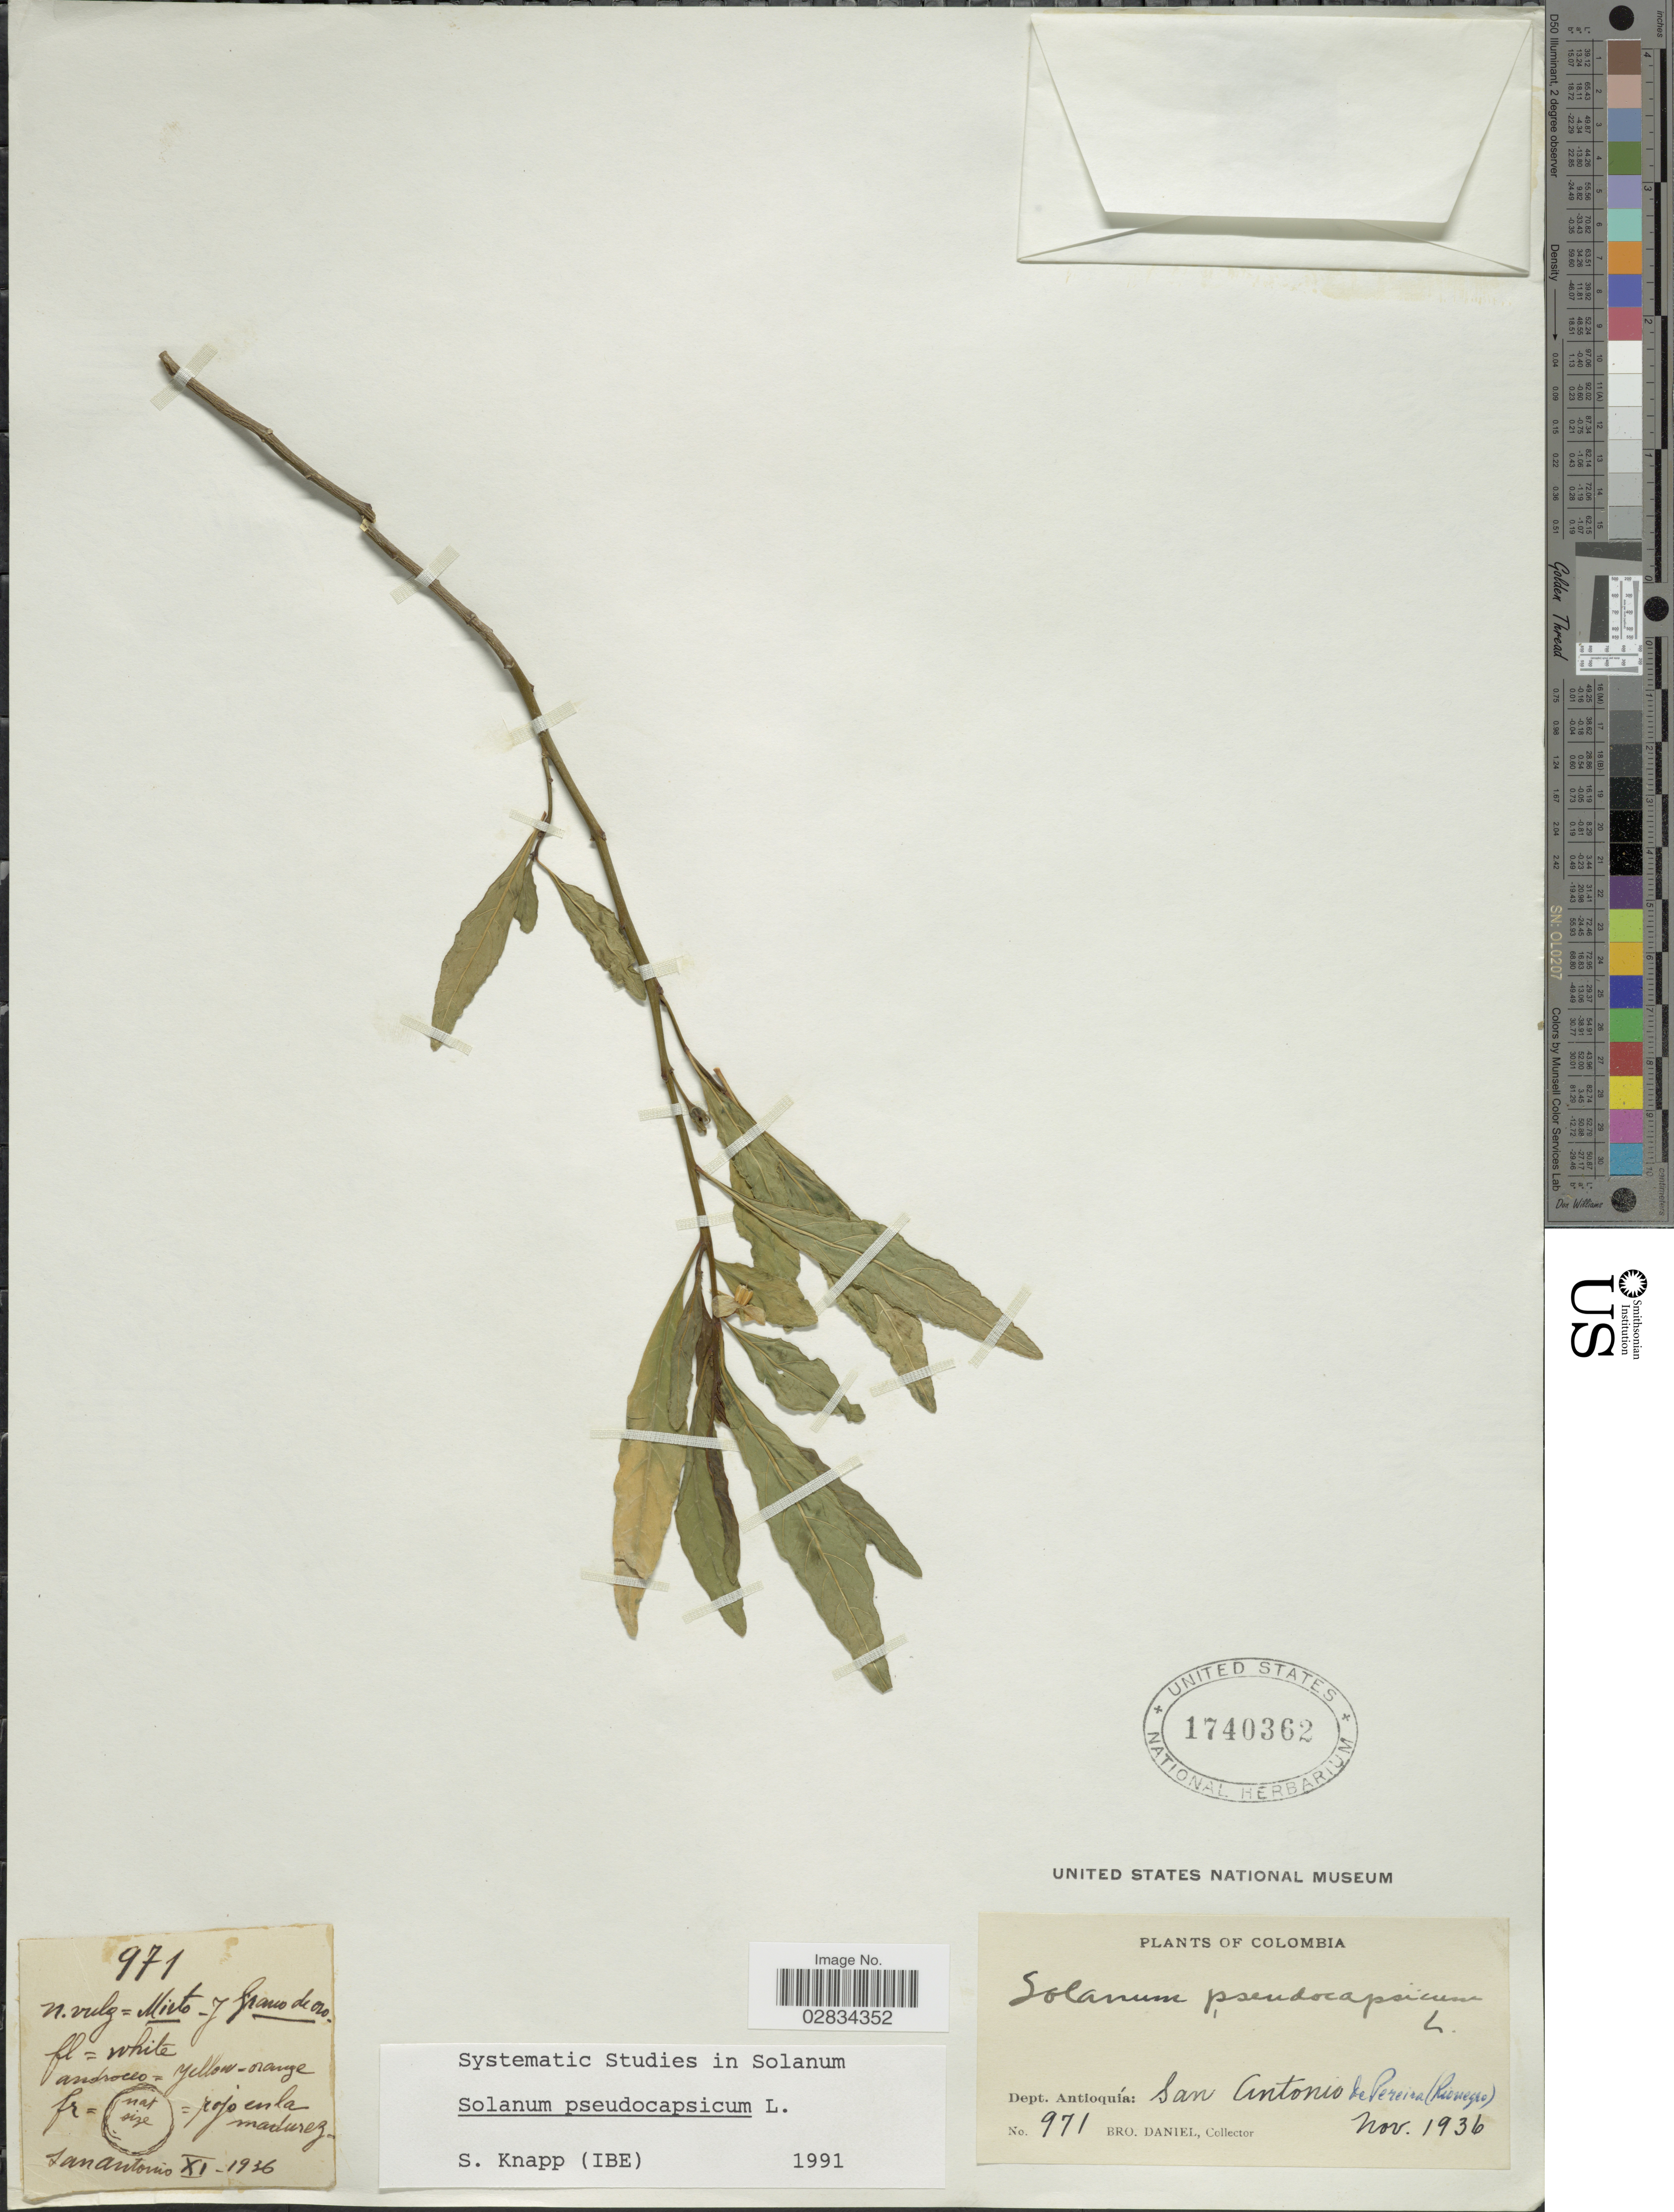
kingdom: Plantae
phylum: Tracheophyta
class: Magnoliopsida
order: Solanales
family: Solanaceae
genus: Solanum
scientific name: Solanum pseudocapsicum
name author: L.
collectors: Bro. Daniel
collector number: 971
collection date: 1936-11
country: Colombia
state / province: Antioquia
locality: Dept. Antioquía: San Antonio de Pereira (Rionegro).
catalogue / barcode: US 1740362